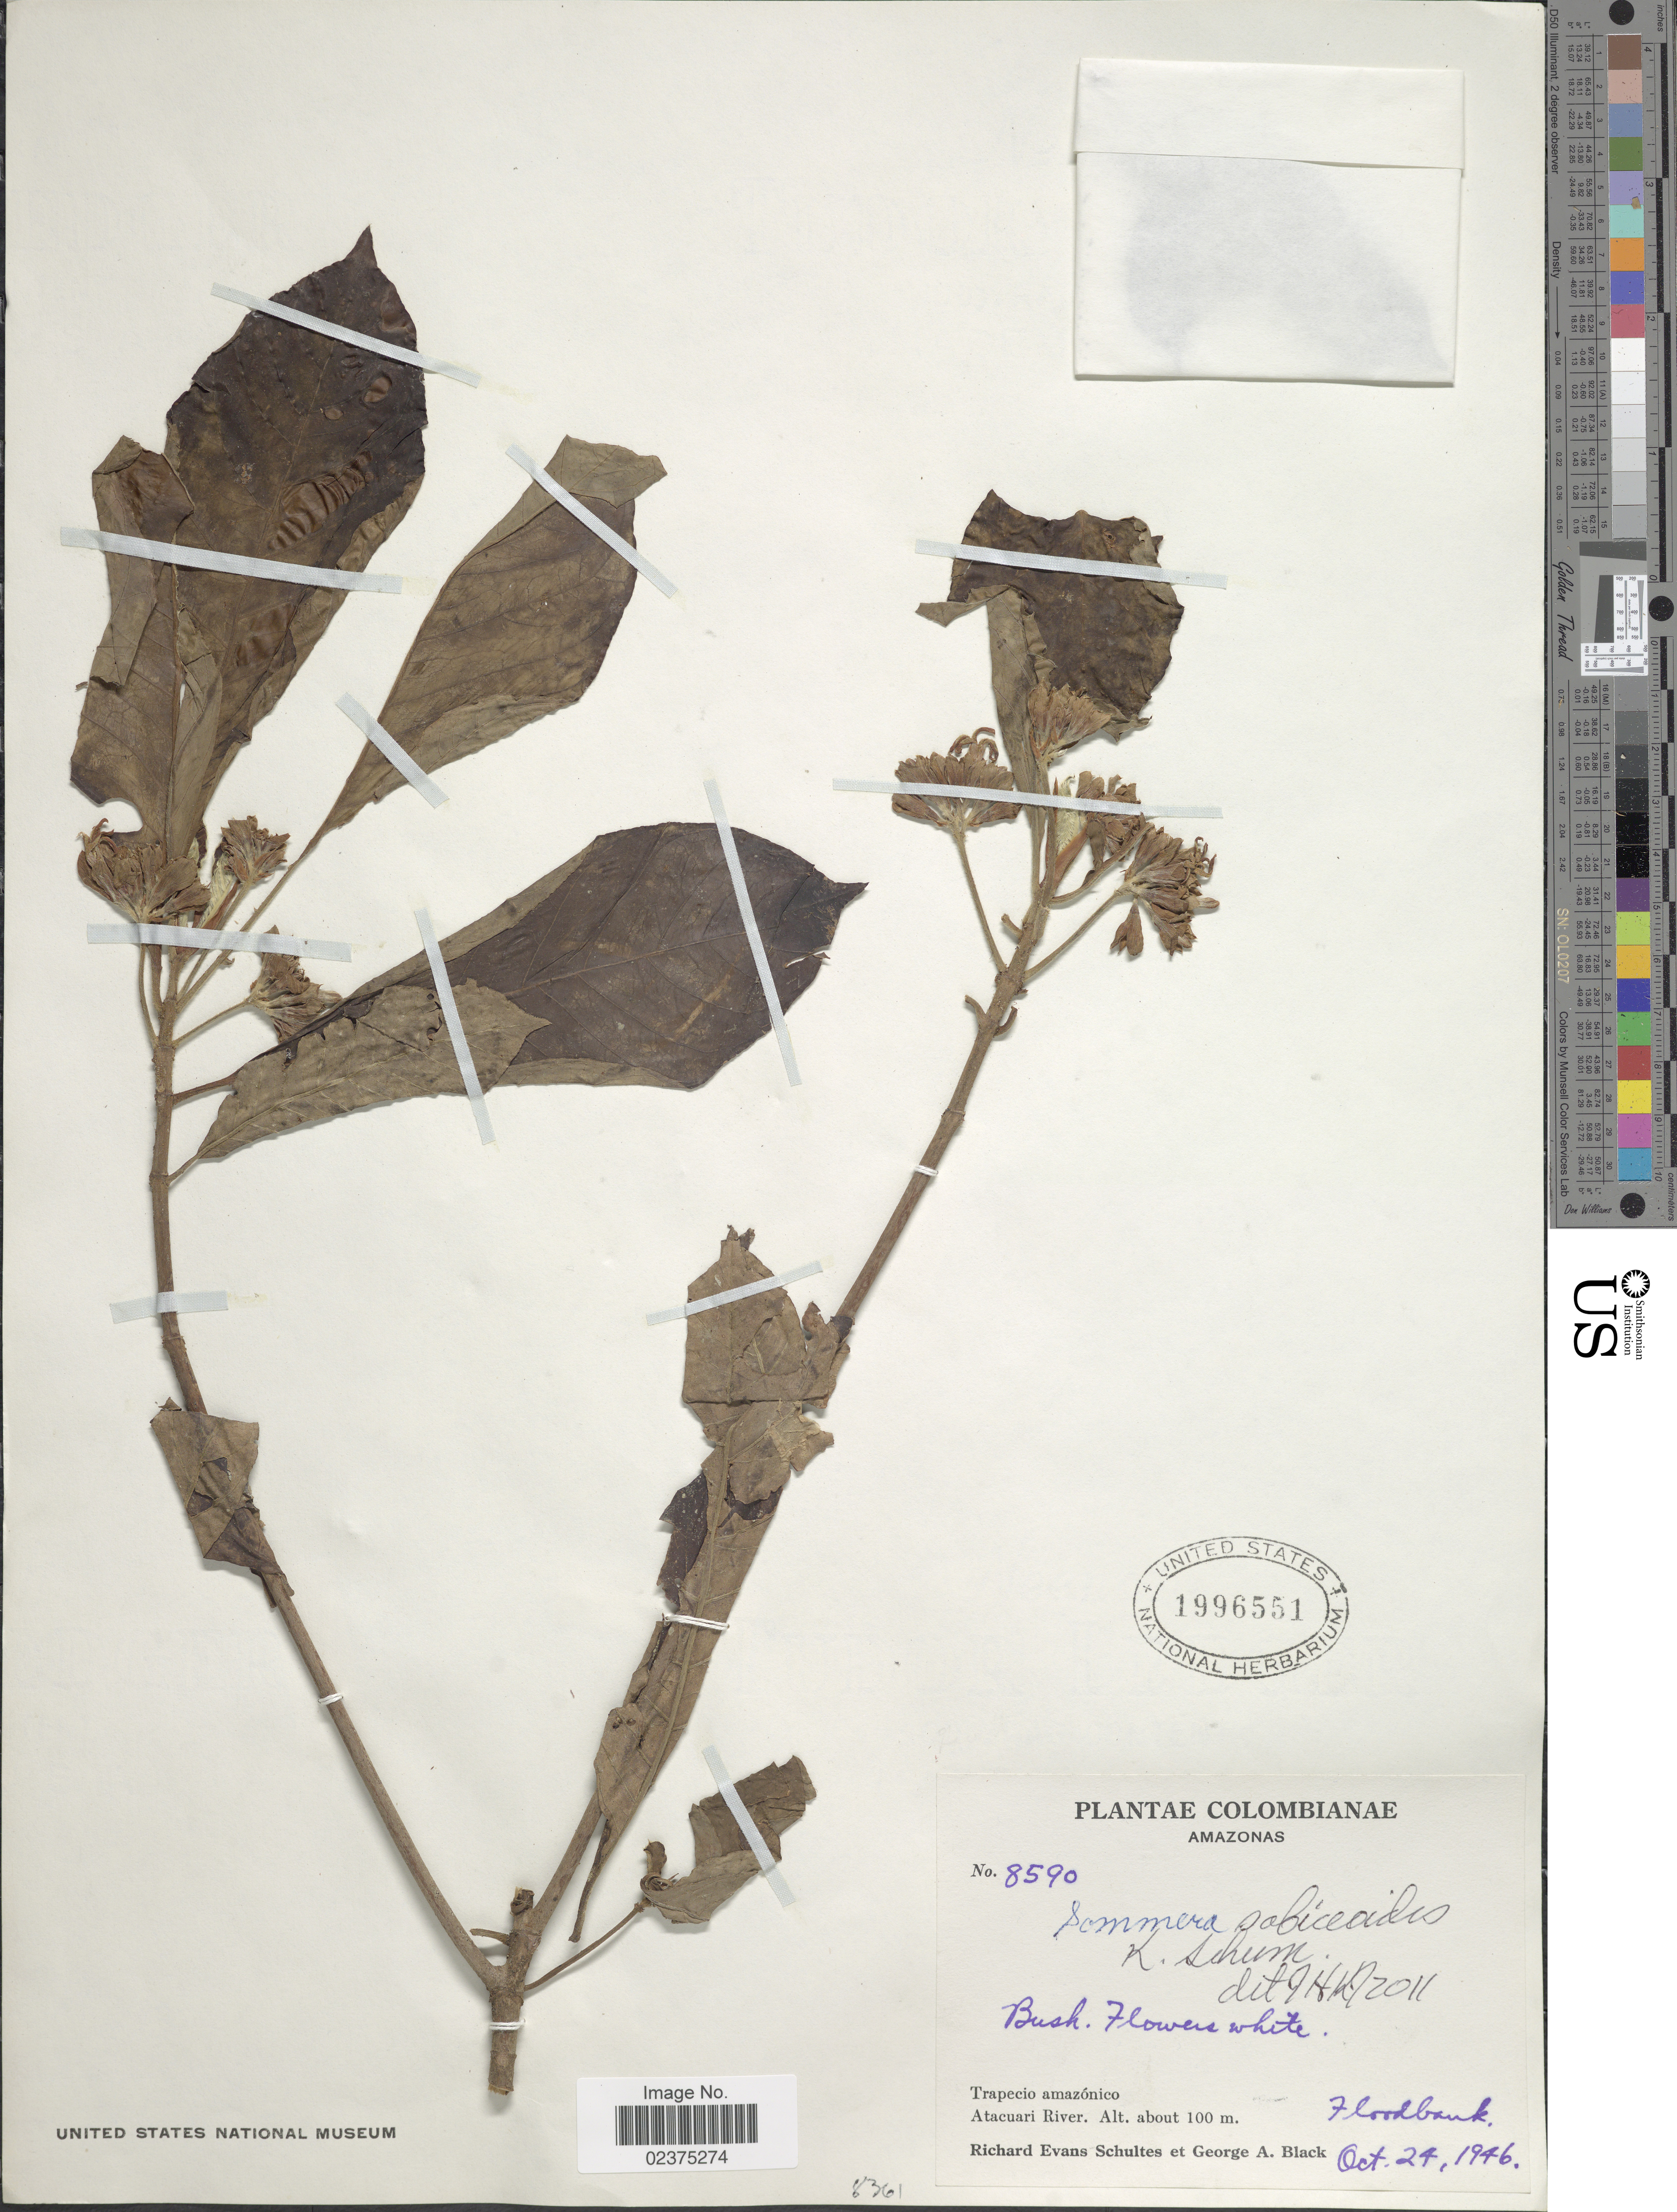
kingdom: Plantae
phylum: Tracheophyta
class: Magnoliopsida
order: Gentianales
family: Rubiaceae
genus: Sommera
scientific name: Sommera sabiceoides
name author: K. Schum.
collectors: R. E. Schultes & G. A. Black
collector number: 8590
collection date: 1946-10-24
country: Colombia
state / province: Amazônas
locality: Trapecio amazónico, Atacuari River, Floodbank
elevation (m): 100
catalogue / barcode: US 1996551